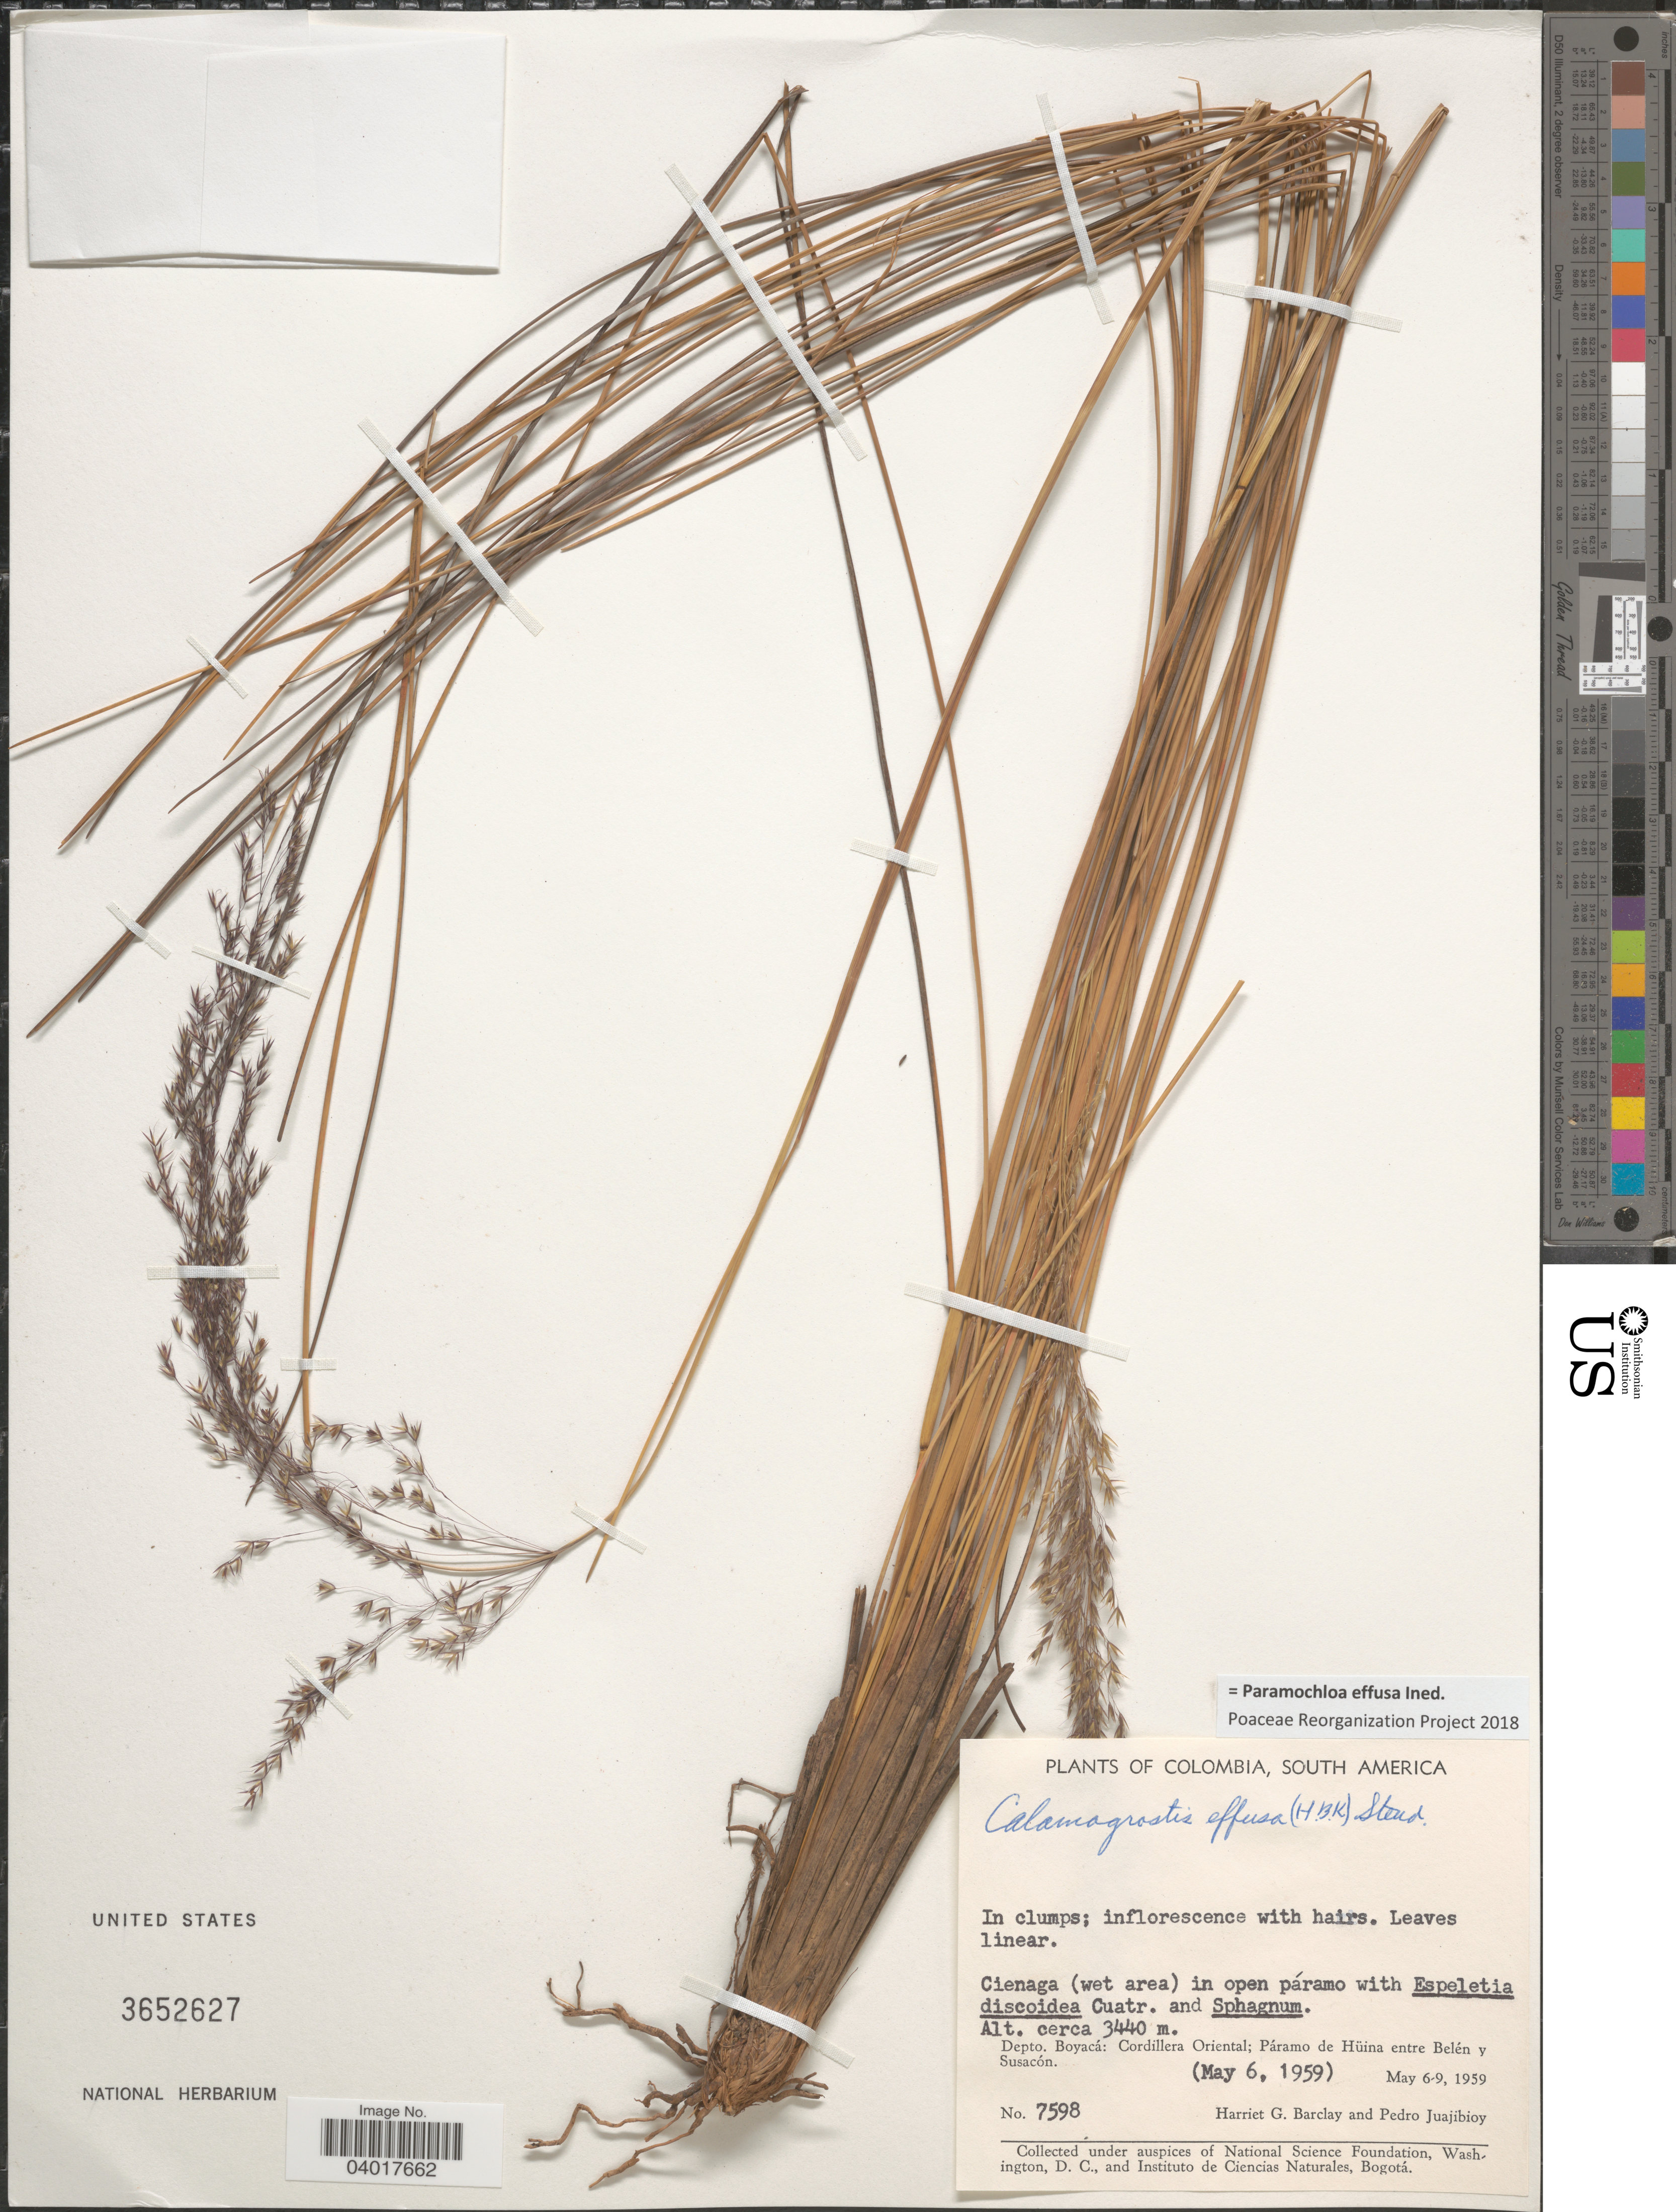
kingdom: Plantae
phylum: Tracheophyta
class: Liliopsida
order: Poales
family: Poaceae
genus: Paramochloa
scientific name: Paramochloa effusa ined.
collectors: H. G. Barclay & P. Juajibioy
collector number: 7598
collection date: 1959-05-06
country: Colombia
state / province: Boyacá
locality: Depto. Boyacá: Cordillera Oriental; Páramo de Hüina entre Belén y Susacón.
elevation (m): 3440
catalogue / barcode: US 3652627